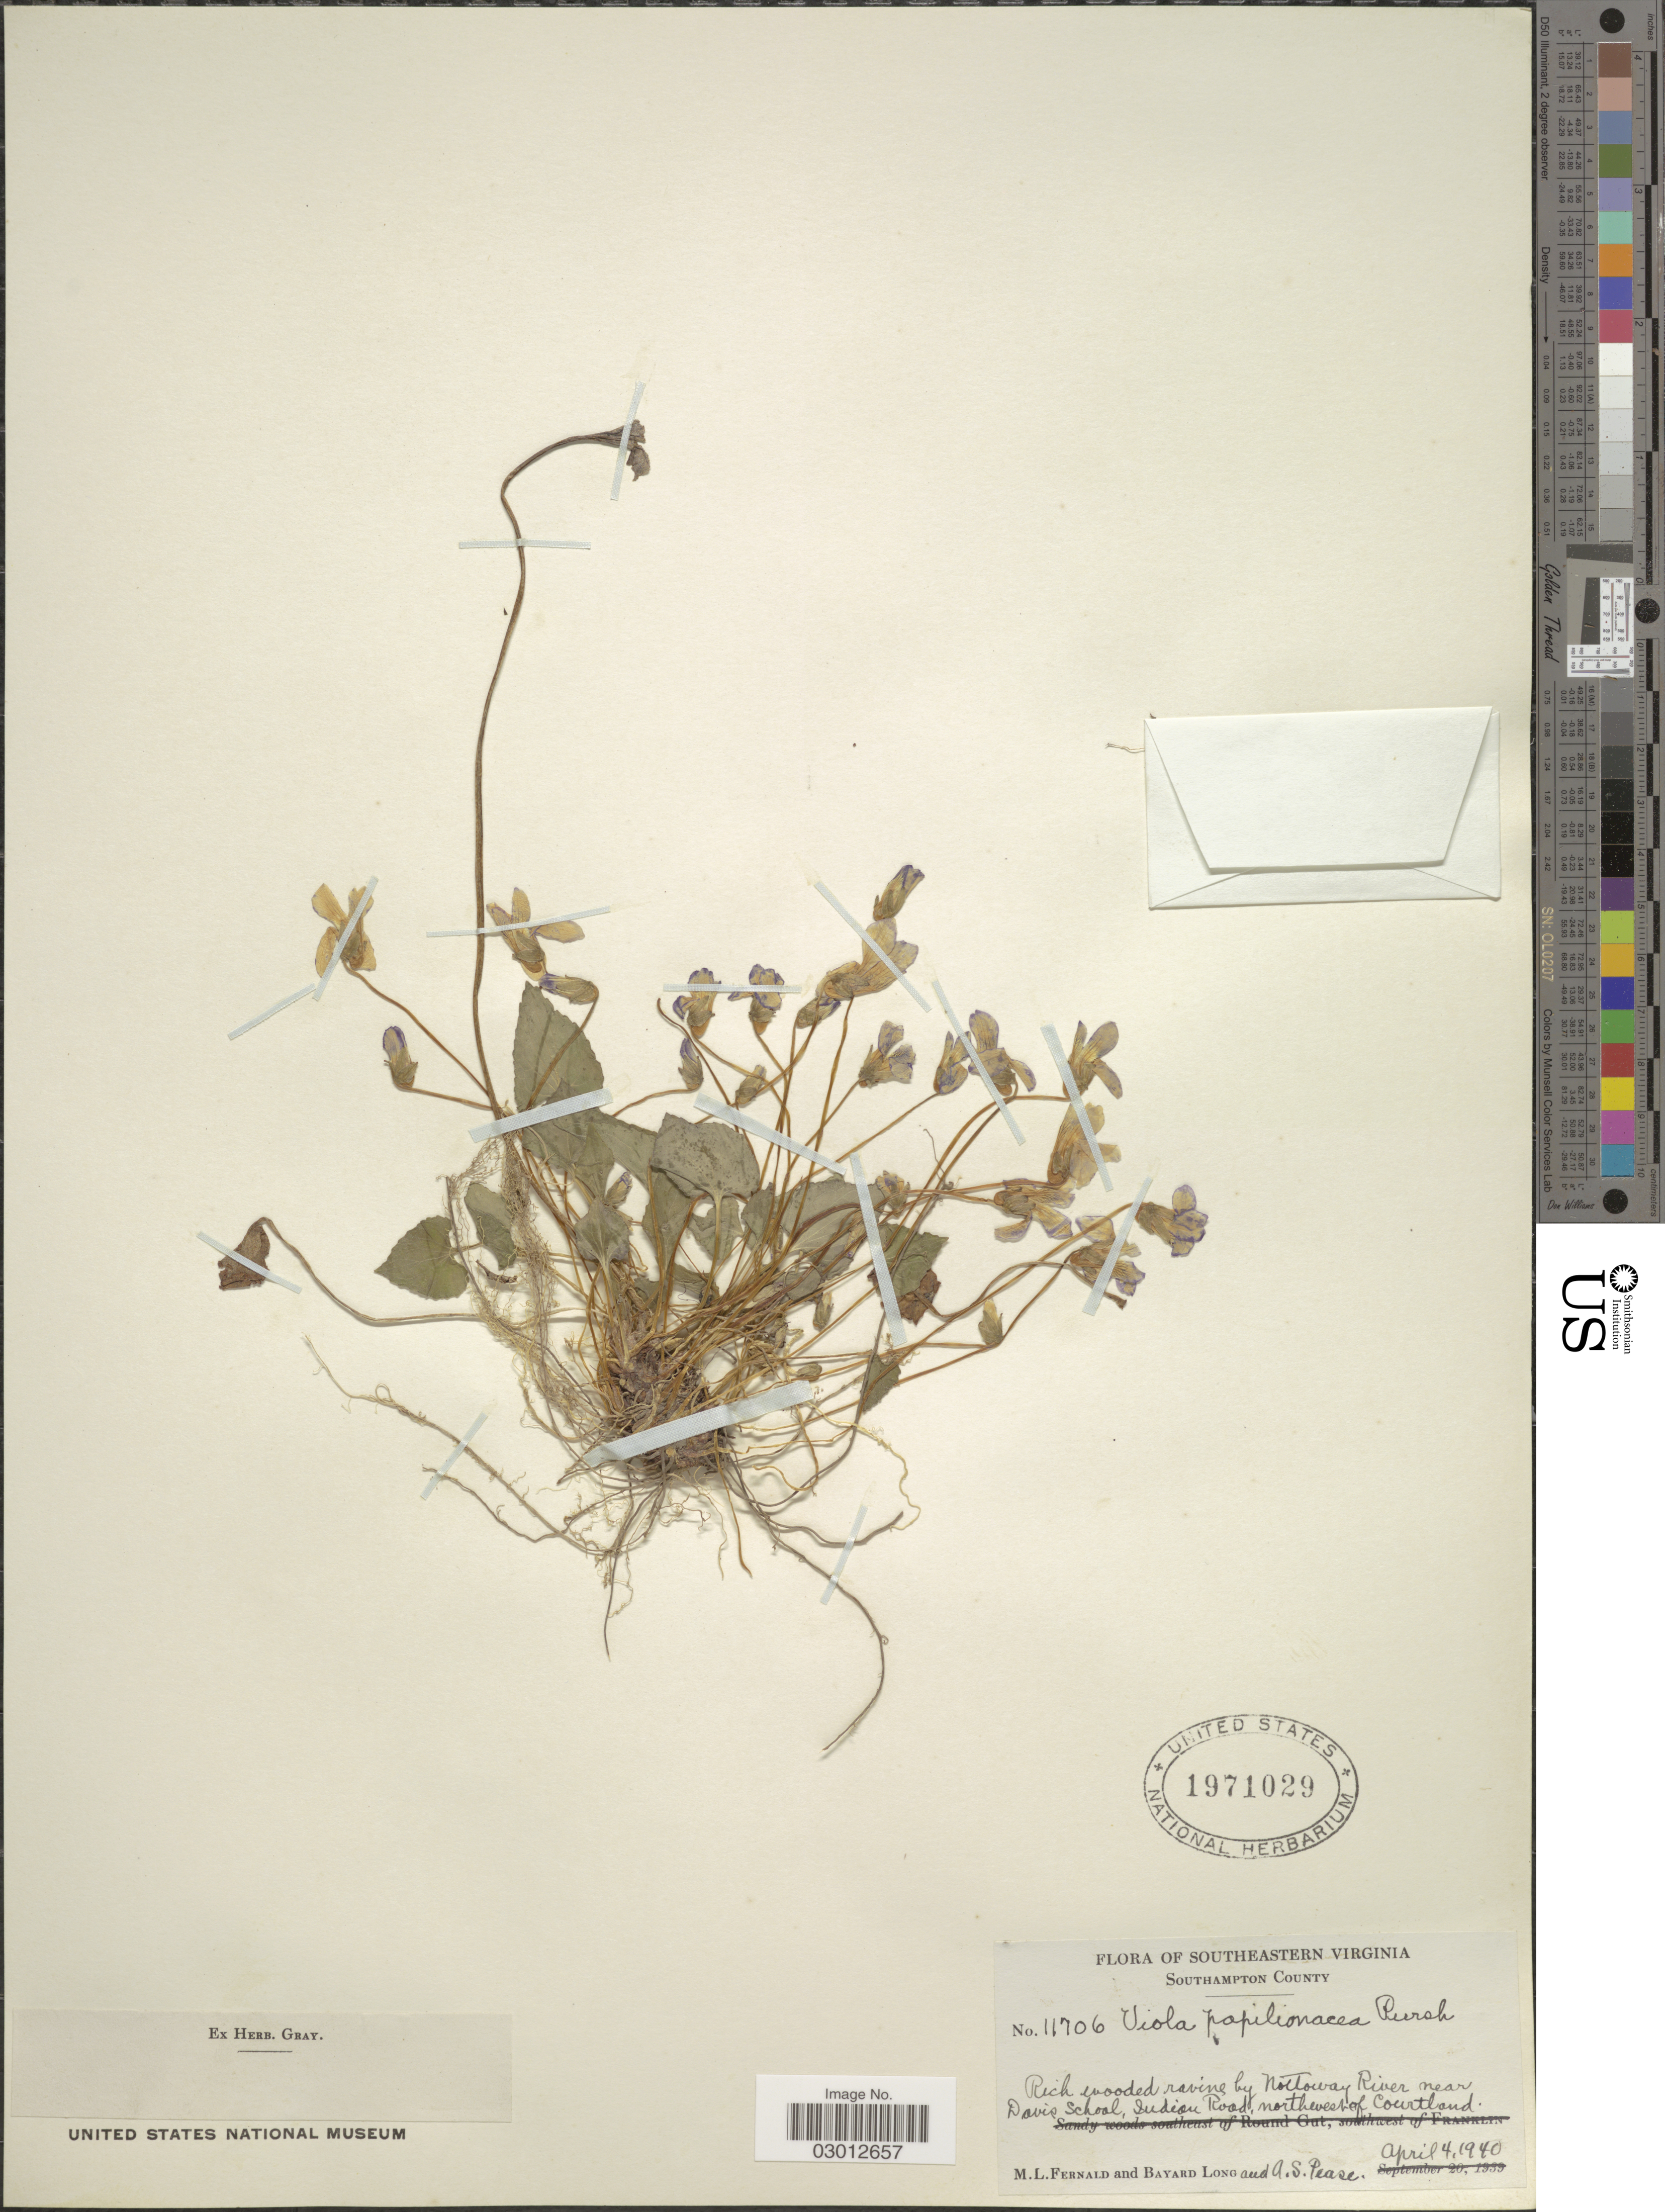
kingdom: Plantae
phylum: Tracheophyta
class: Magnoliopsida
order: Malpighiales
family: Violaceae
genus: Viola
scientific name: Viola papilionacea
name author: Pursh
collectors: M. L. Fernald, B. Long & A. S. Pease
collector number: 11706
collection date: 1940-04-04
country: United States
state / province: Virginia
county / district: Southampton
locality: Southeastern Virginia, Southampton County, Rich wooded ravine by Nottoway River near Davis School, Sudion Road, northwest of Courtland.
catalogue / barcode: US 1971029